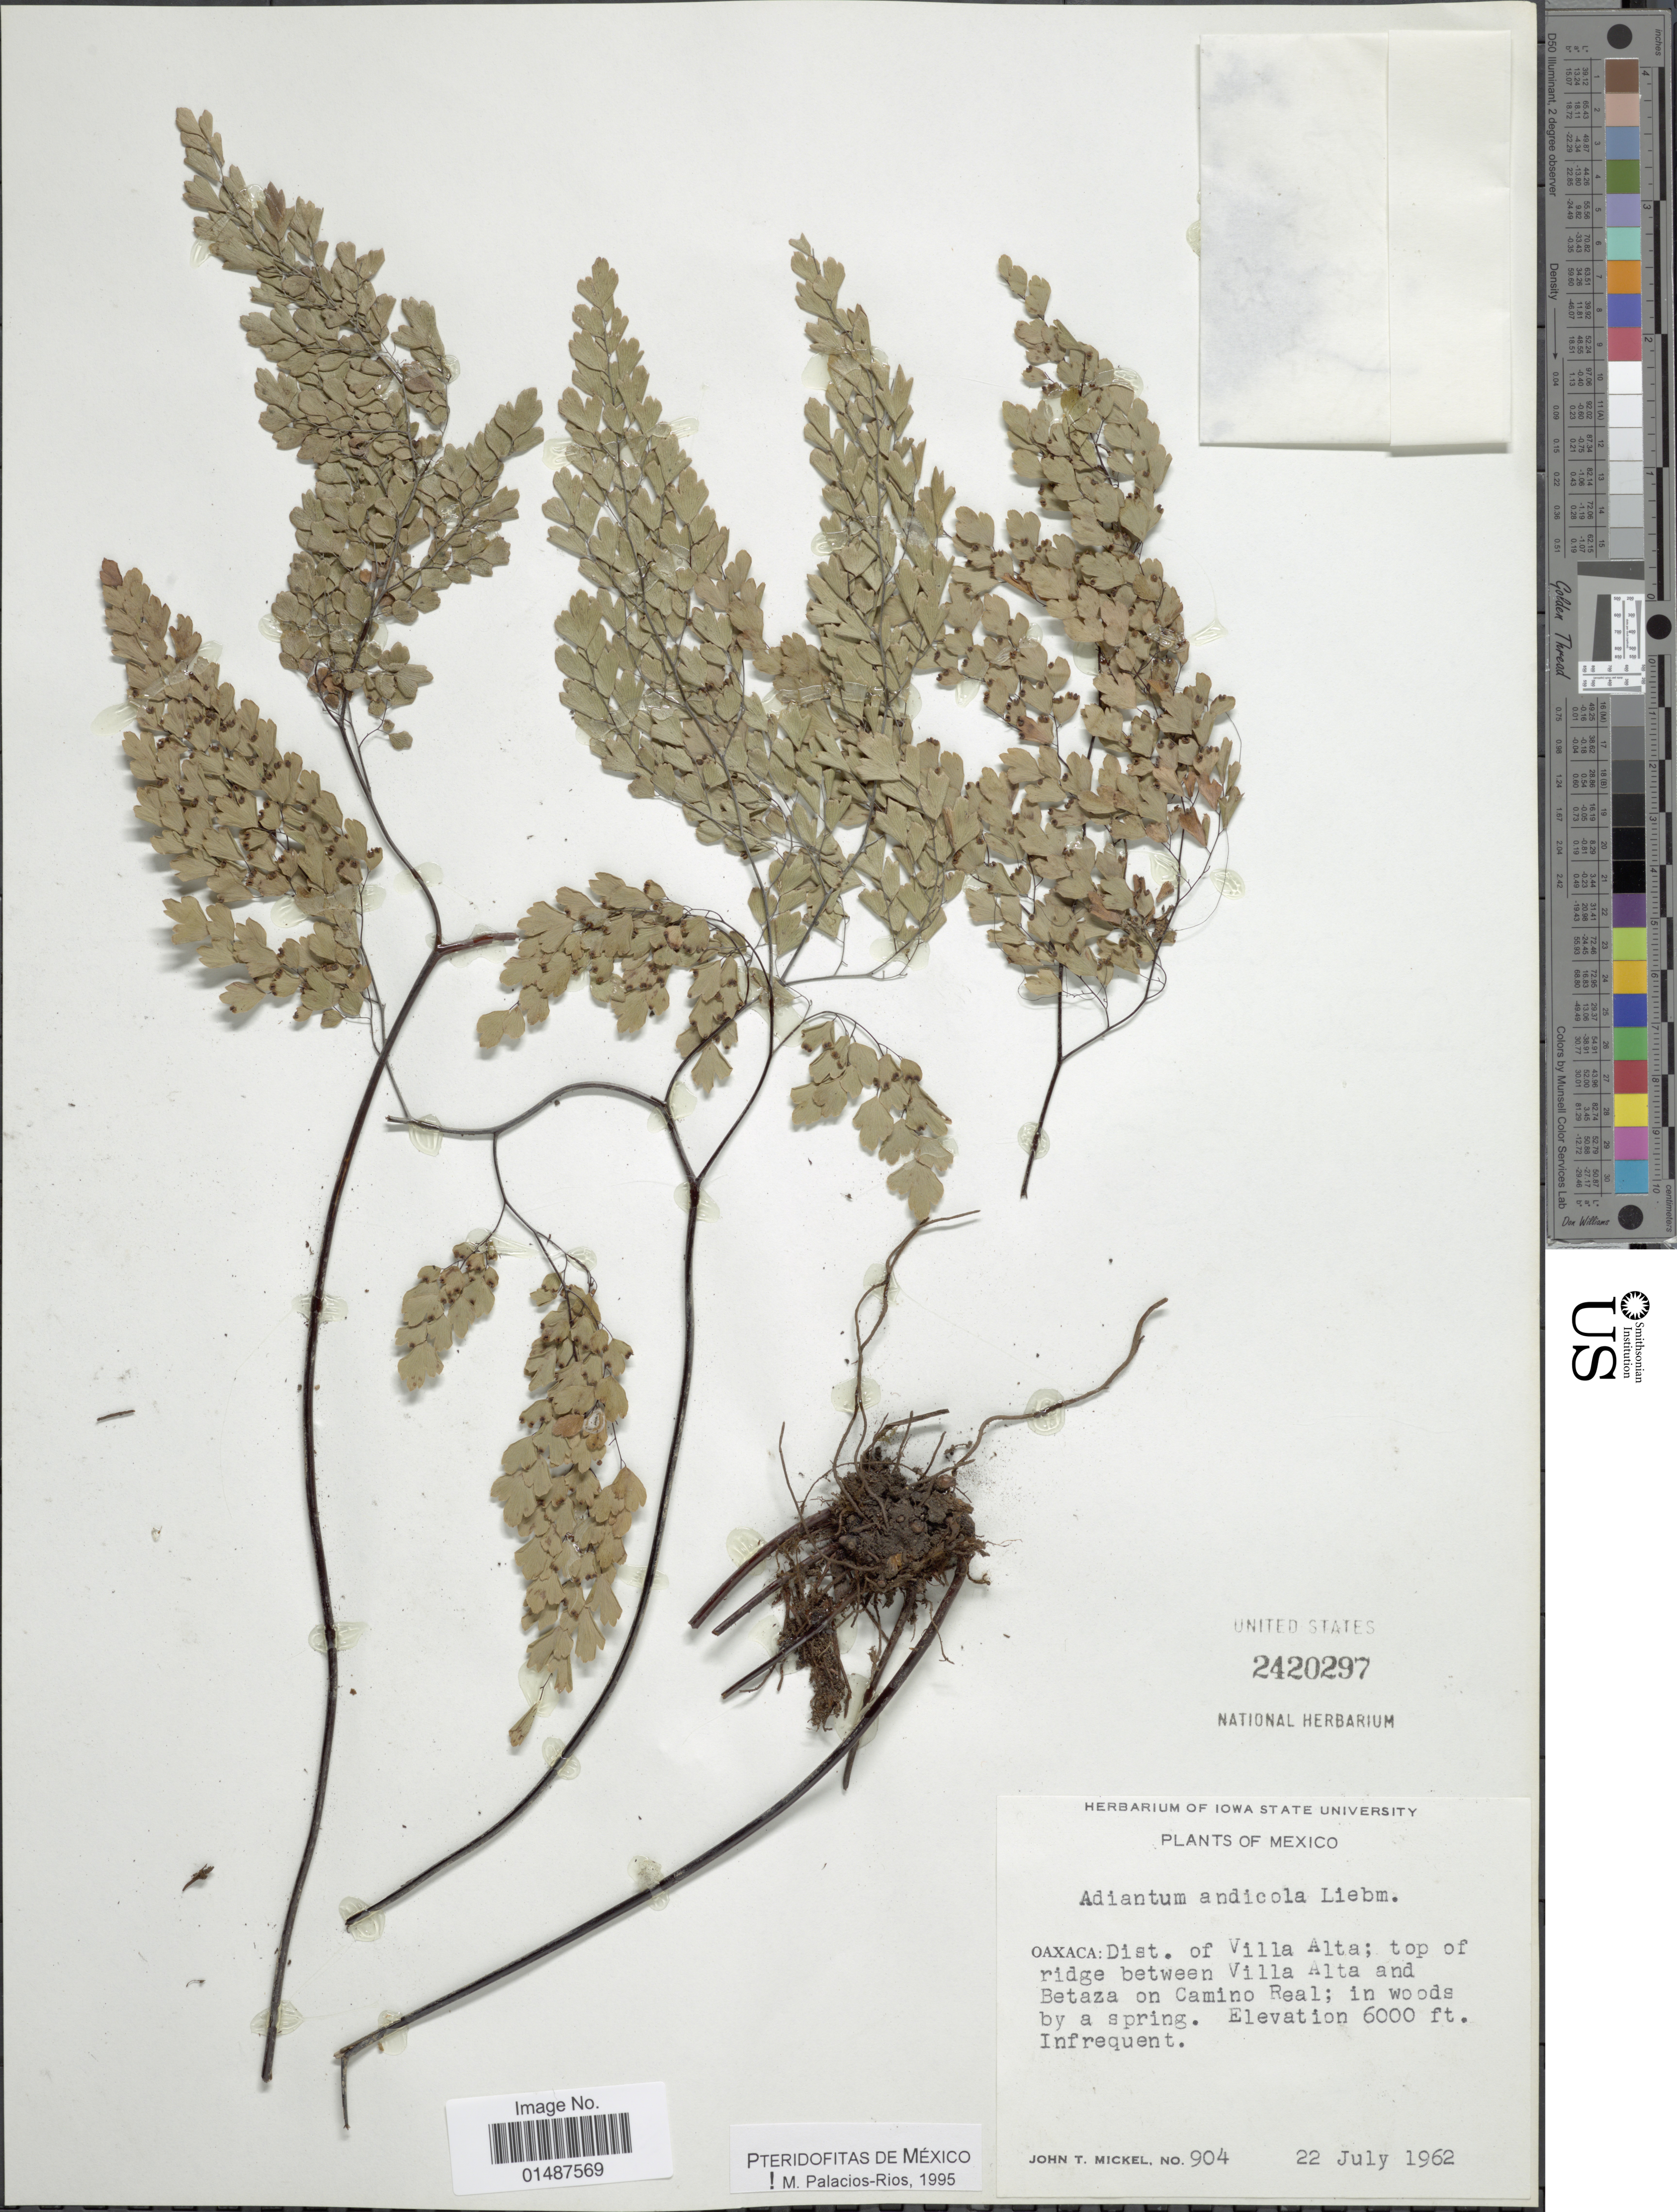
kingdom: Plantae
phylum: Tracheophyta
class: Polypodiopsida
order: Polypodiales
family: Pteridaceae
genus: Adiantum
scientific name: Adiantum andicola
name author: Liebm.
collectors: J. T. Mickel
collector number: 904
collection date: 1962-07-22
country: Mexico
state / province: Oaxaca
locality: Dist. of Villa Alta; top of ridge between Villa Alta and Bataza on Camino Real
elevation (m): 1829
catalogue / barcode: US 2420297